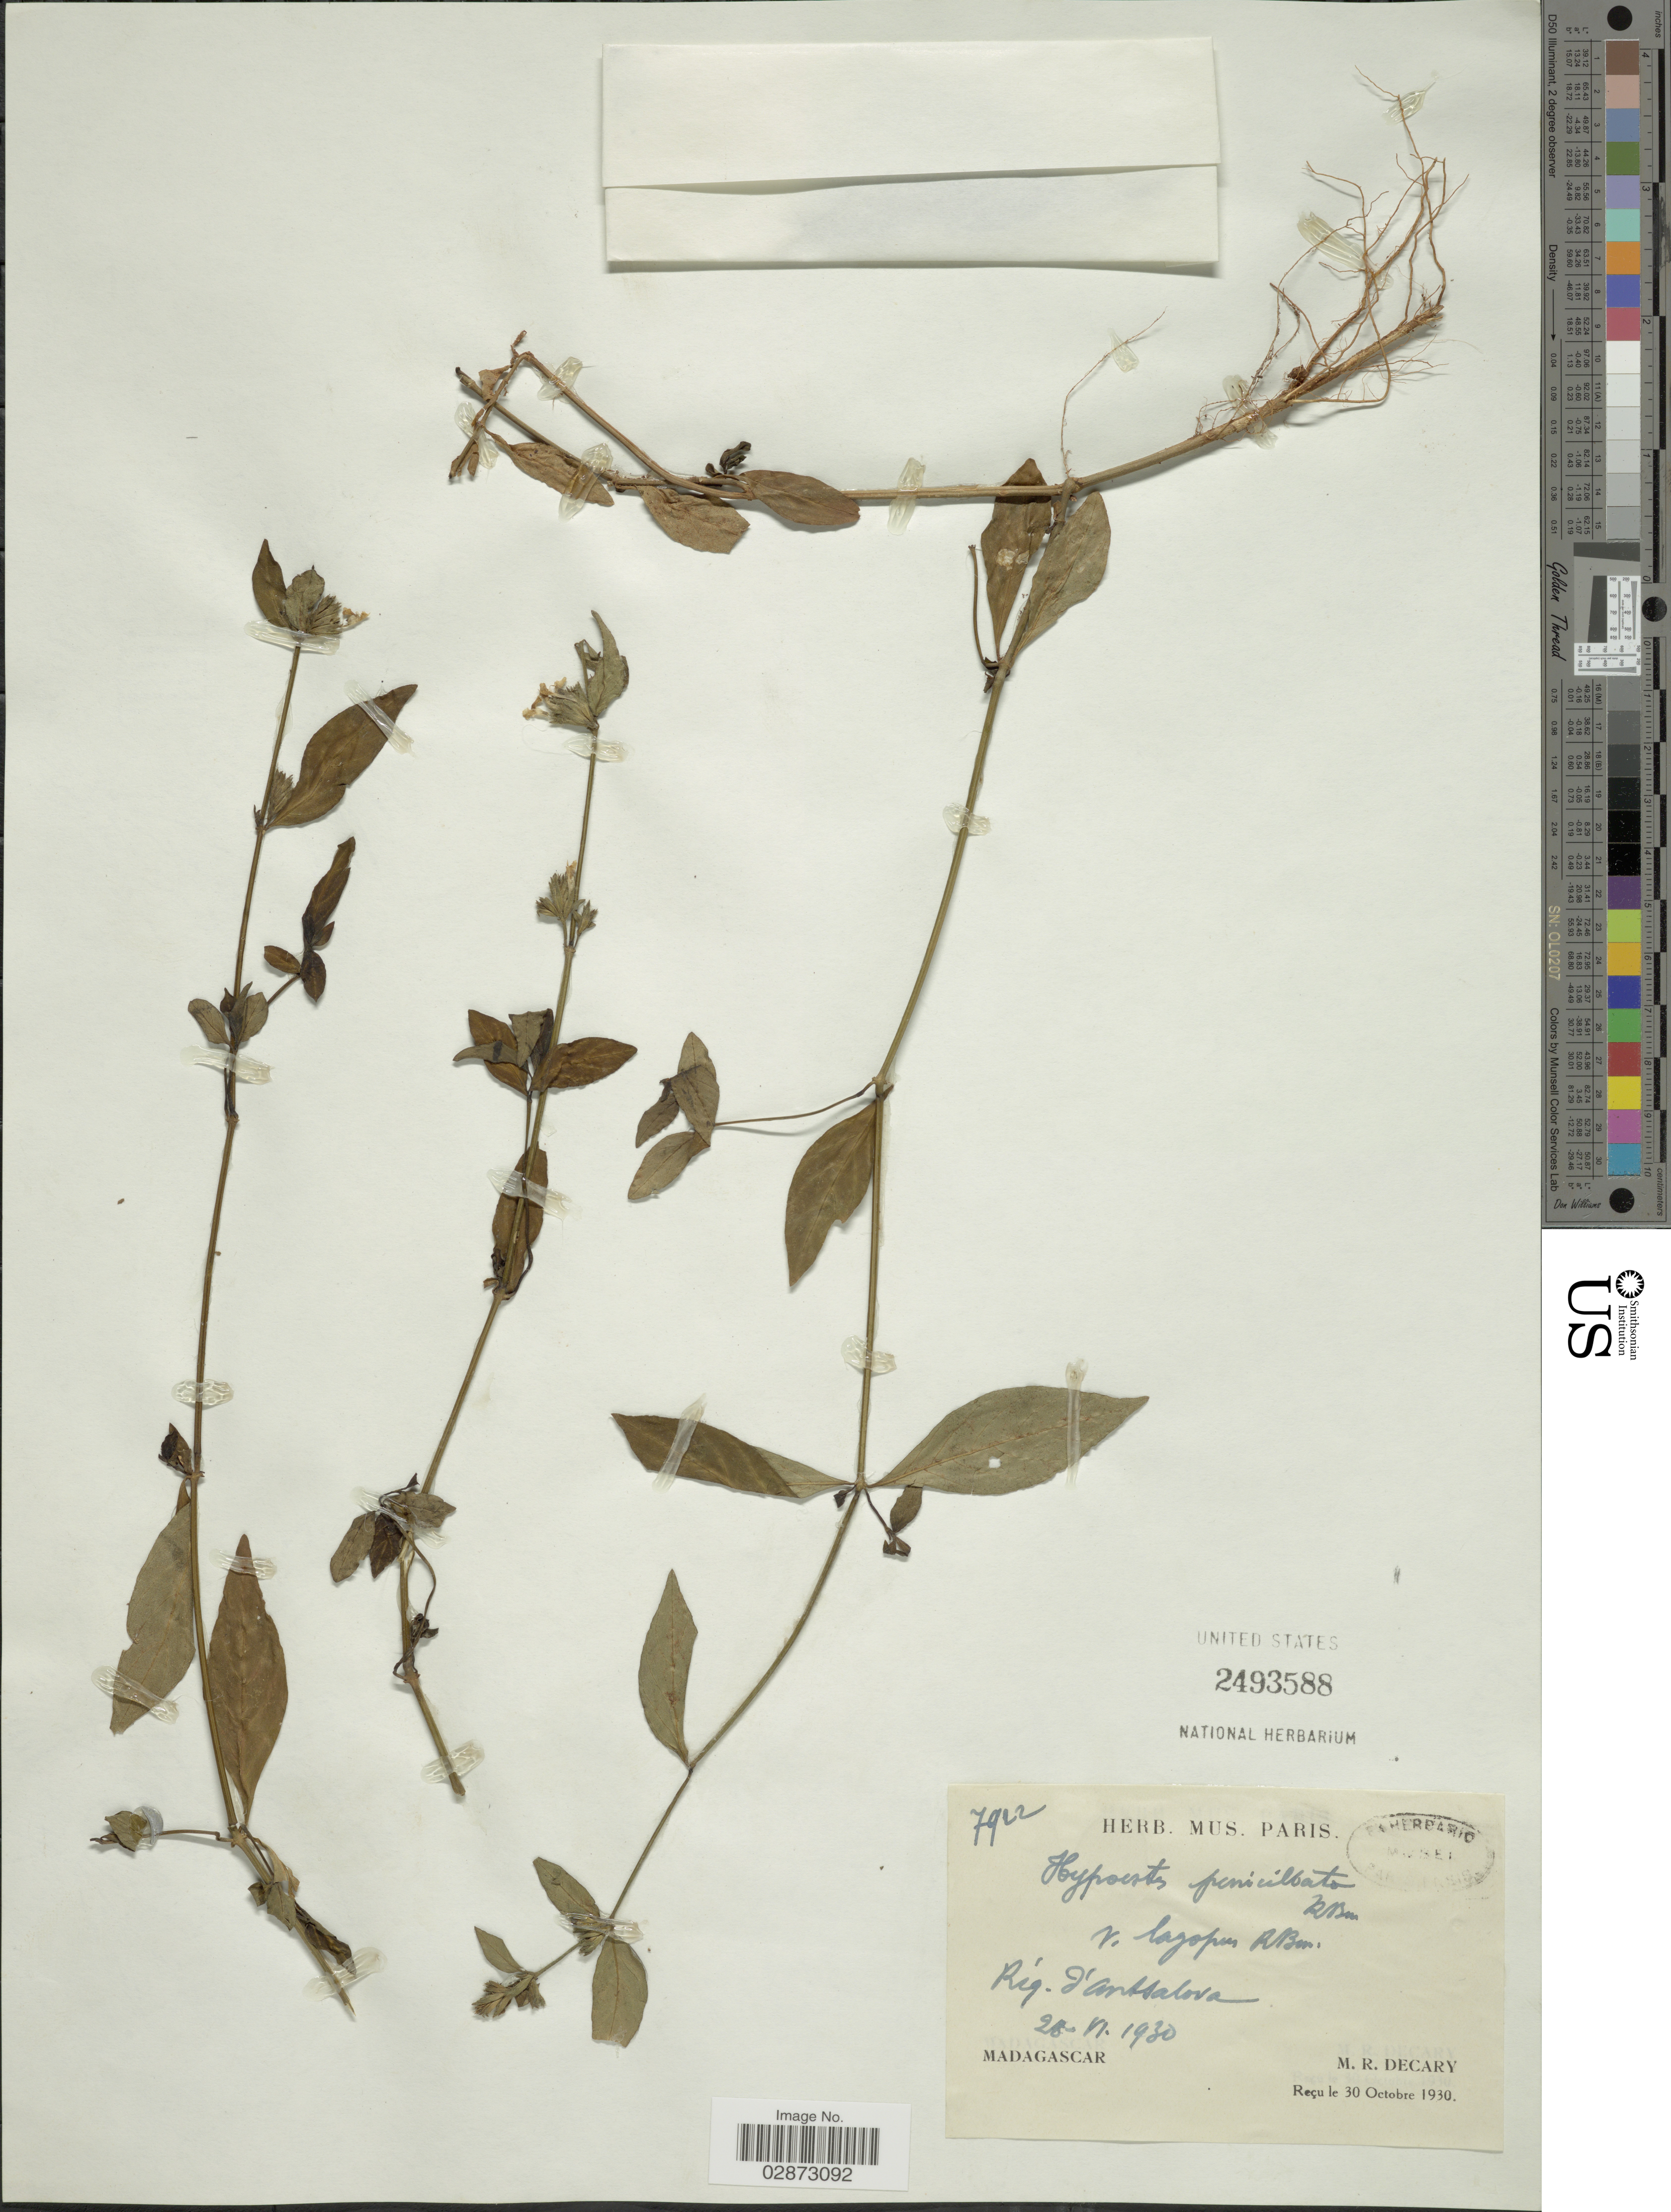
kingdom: Plantae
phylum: Tracheophyta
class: Magnoliopsida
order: Lamiales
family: Acanthaceae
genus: Hypoestes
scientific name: Hypoestes penicillata Benoist sp. nov. ined.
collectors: R. Decary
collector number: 7922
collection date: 1930-06-28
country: Madagascar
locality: Rég. d'Antsalova.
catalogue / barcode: US 2493588